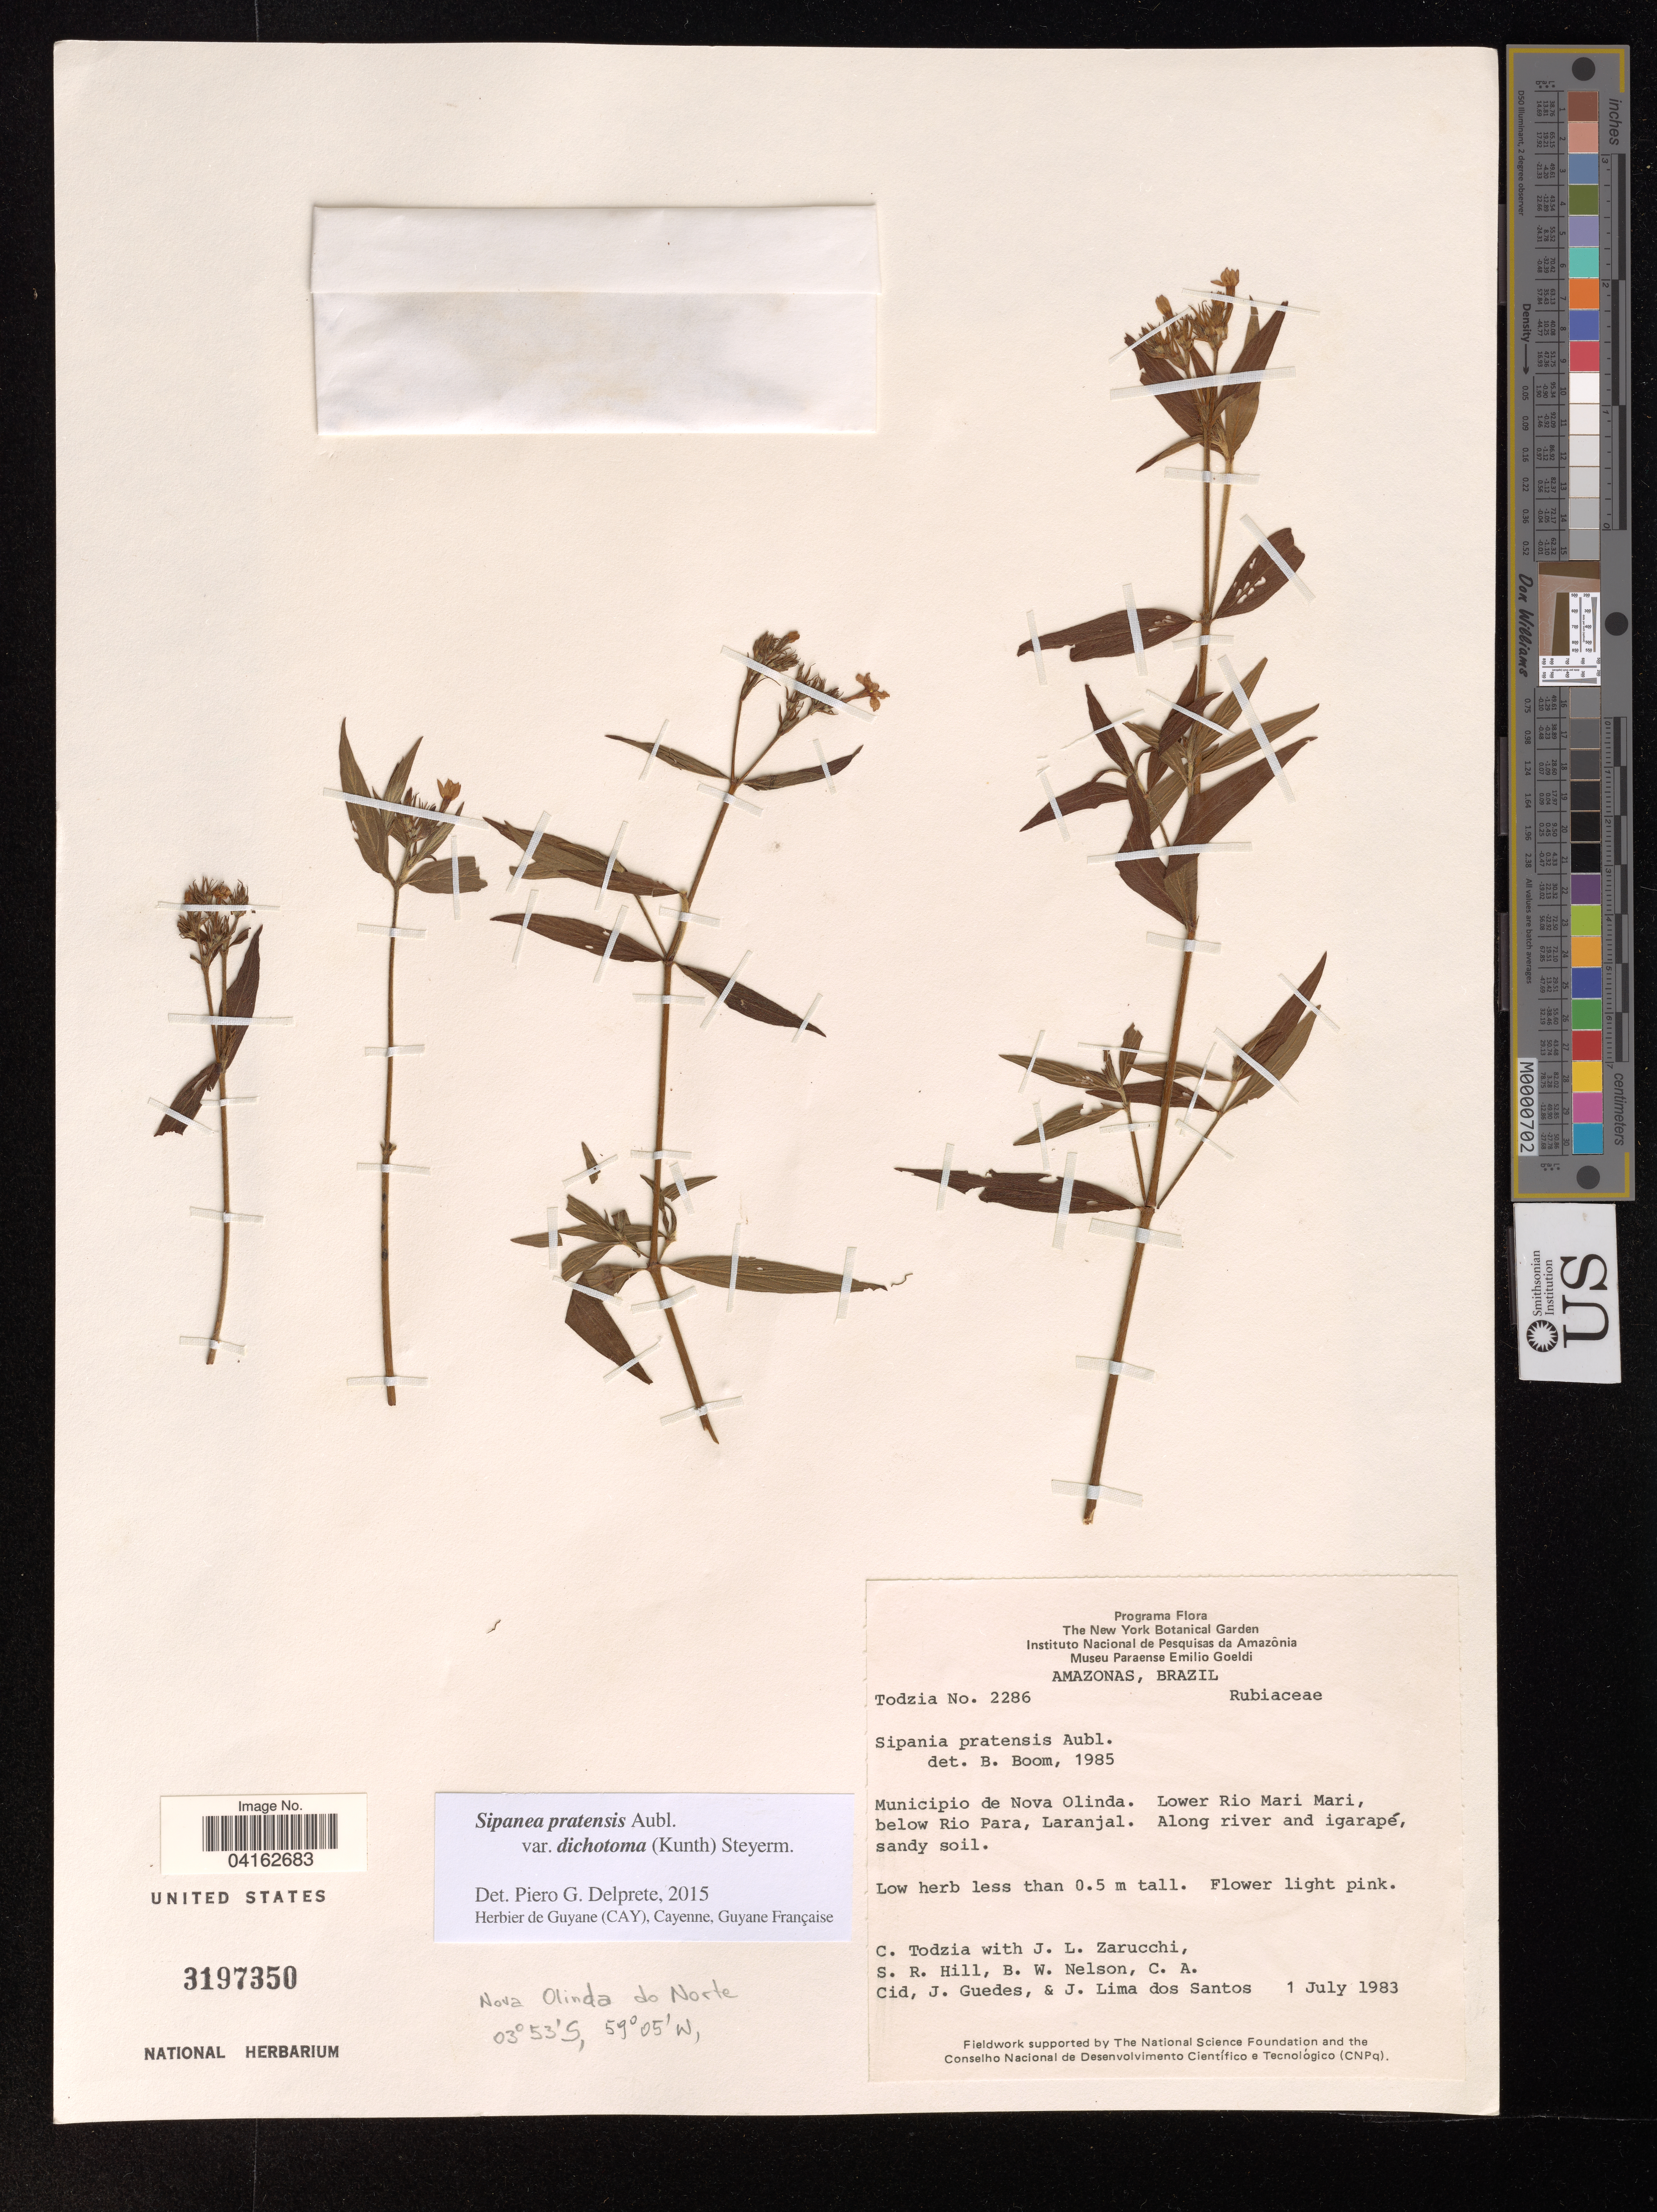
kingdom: Plantae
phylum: Tracheophyta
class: Magnoliopsida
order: Gentianales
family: Rubiaceae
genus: Sipanea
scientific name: Sipanea pratensis var. dichotoma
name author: (Kunth) Steyerm.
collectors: C. Todzia, J. L. Zarucchi, S. R. Hill, B. W. Nelson & et al.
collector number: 2286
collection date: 1983-07-01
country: Brazil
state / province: Amazonas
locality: Municipio de Nova Olinda. Lower Rio Mari Mari, below Rio Para, Laranjal. Along river and igarapé, sandy soil. Nova Olinda do Norte.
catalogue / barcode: US 3197350